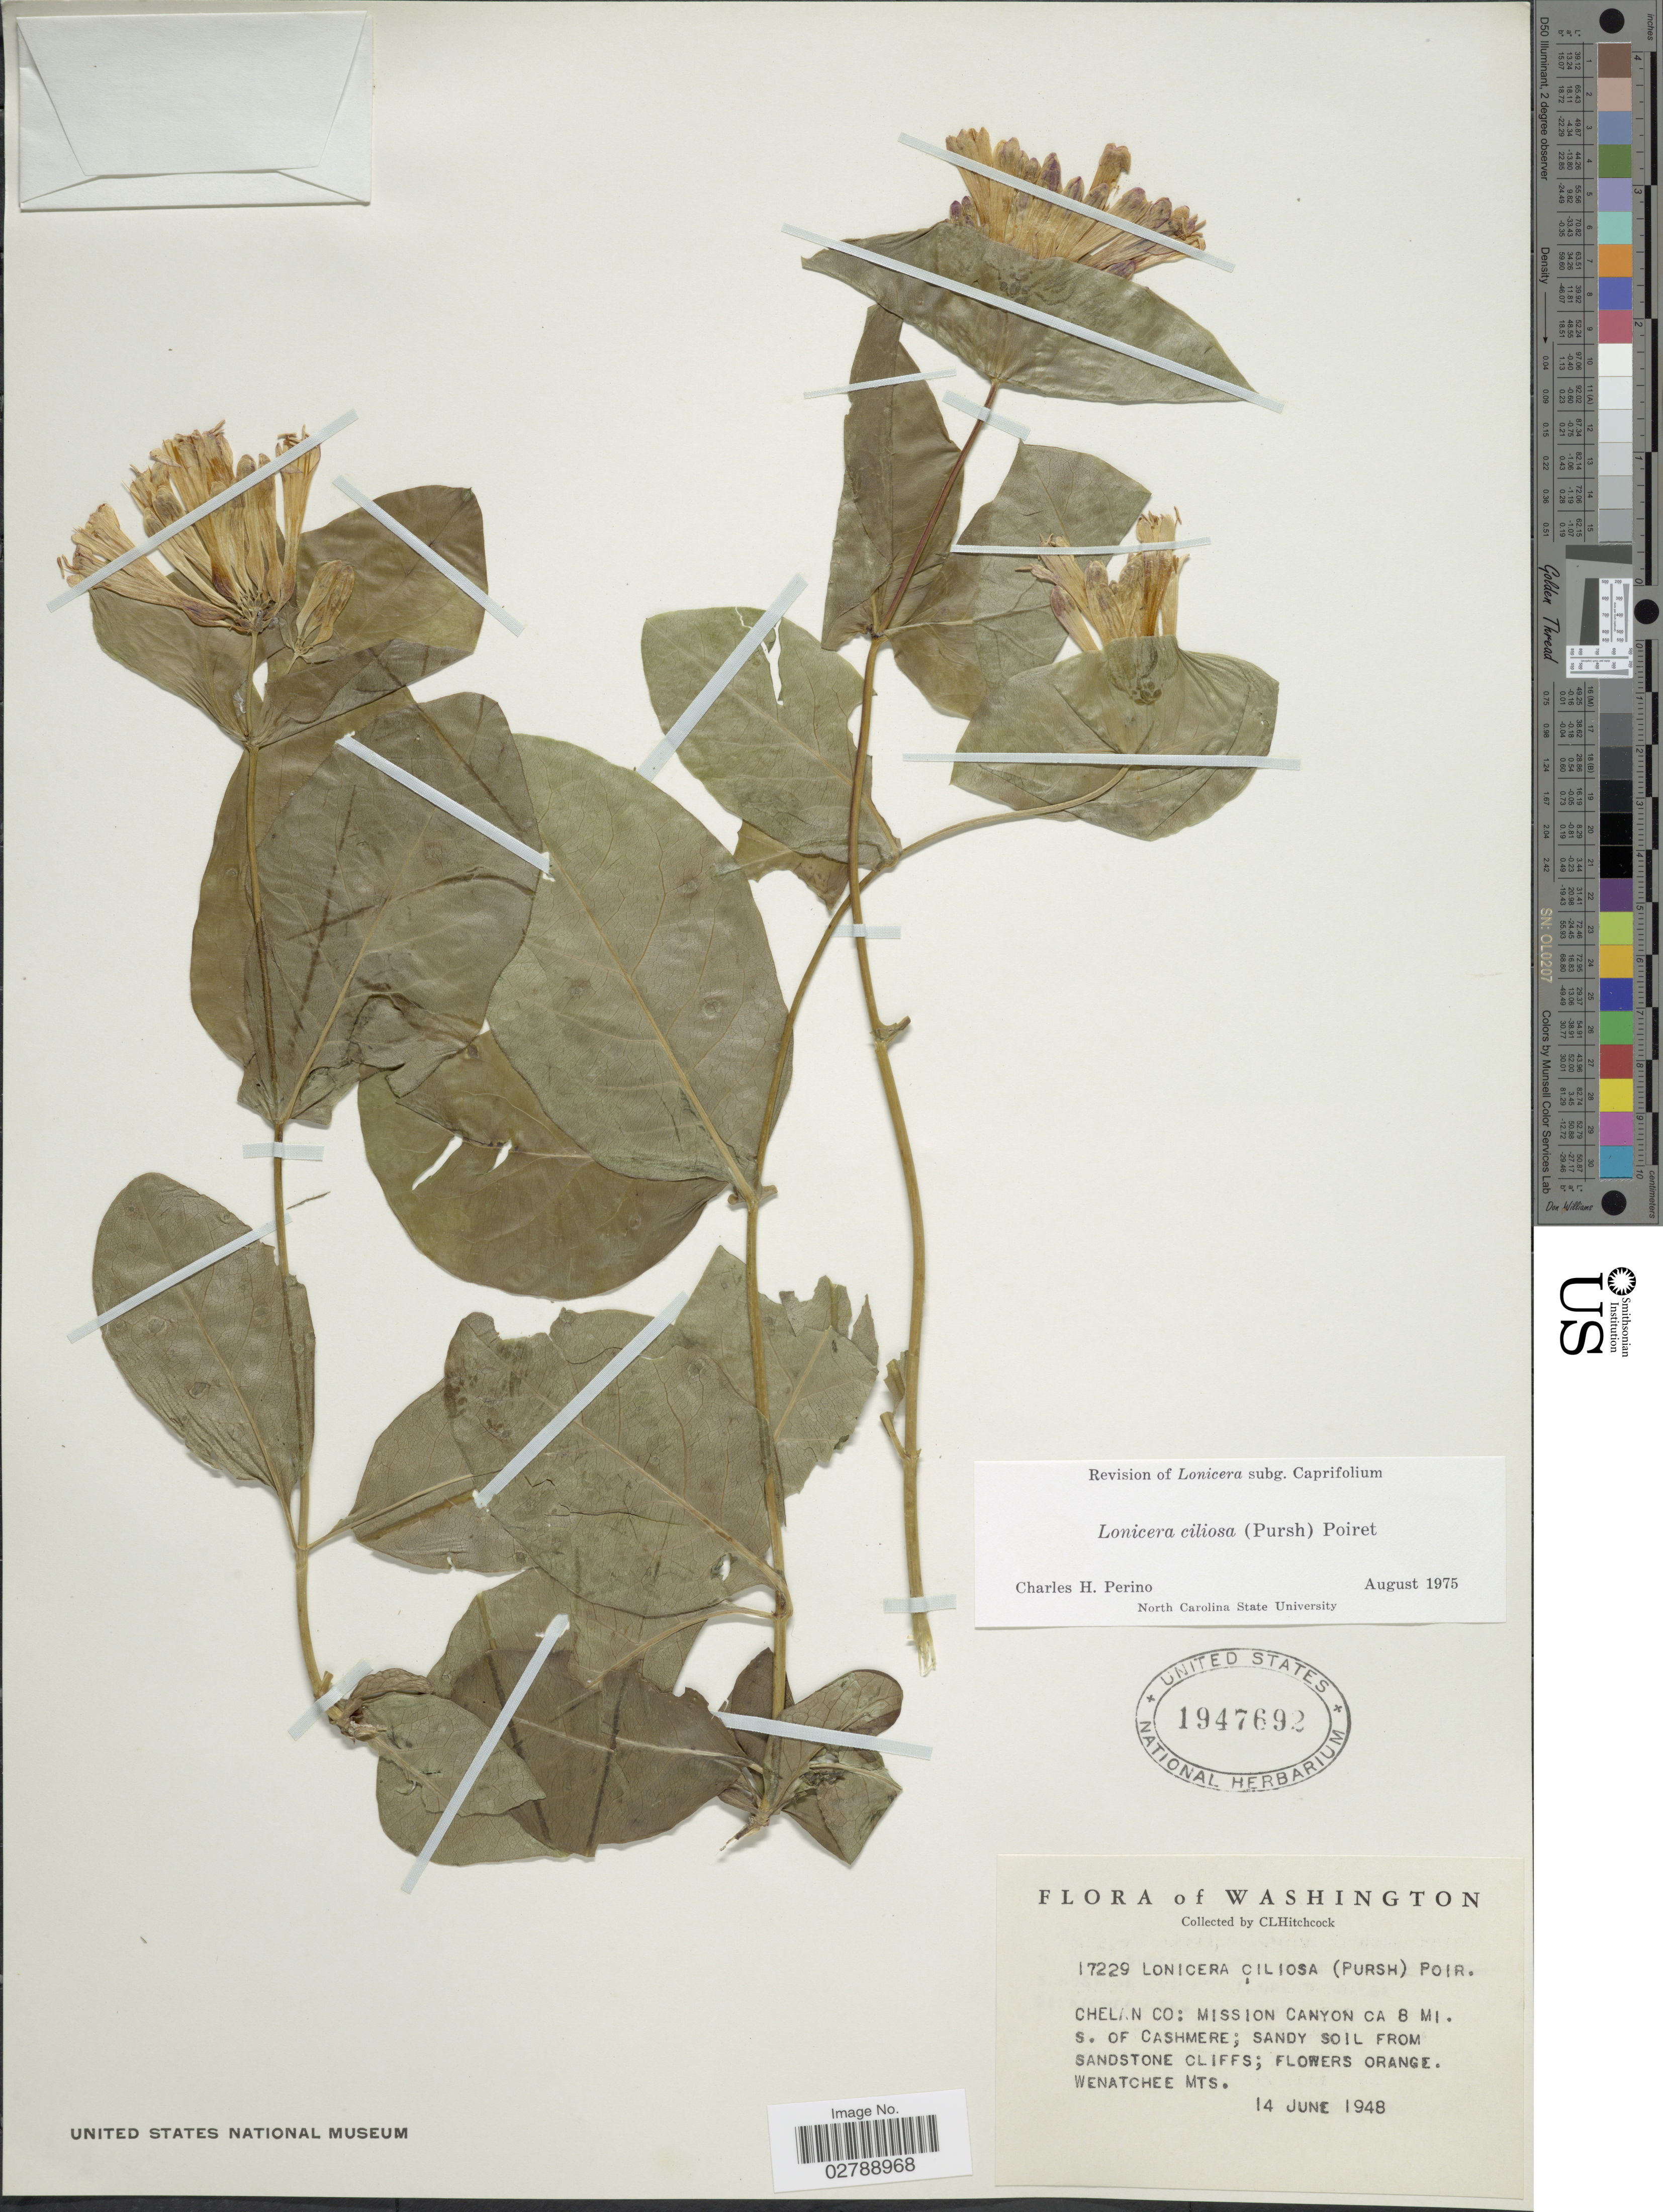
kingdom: Plantae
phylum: Tracheophyta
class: Magnoliopsida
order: Dipsacales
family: Caprifoliaceae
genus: Lonicera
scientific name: Lonicera ciliosa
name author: Poir.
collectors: C. L. Hitchcock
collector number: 17229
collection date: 1948-06-14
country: United States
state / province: Washington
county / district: Chelan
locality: Chelan Co: Mission Canyon CA 8 MI. S. of Cashmere. Wenatchee Mts.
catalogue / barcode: US 1947692